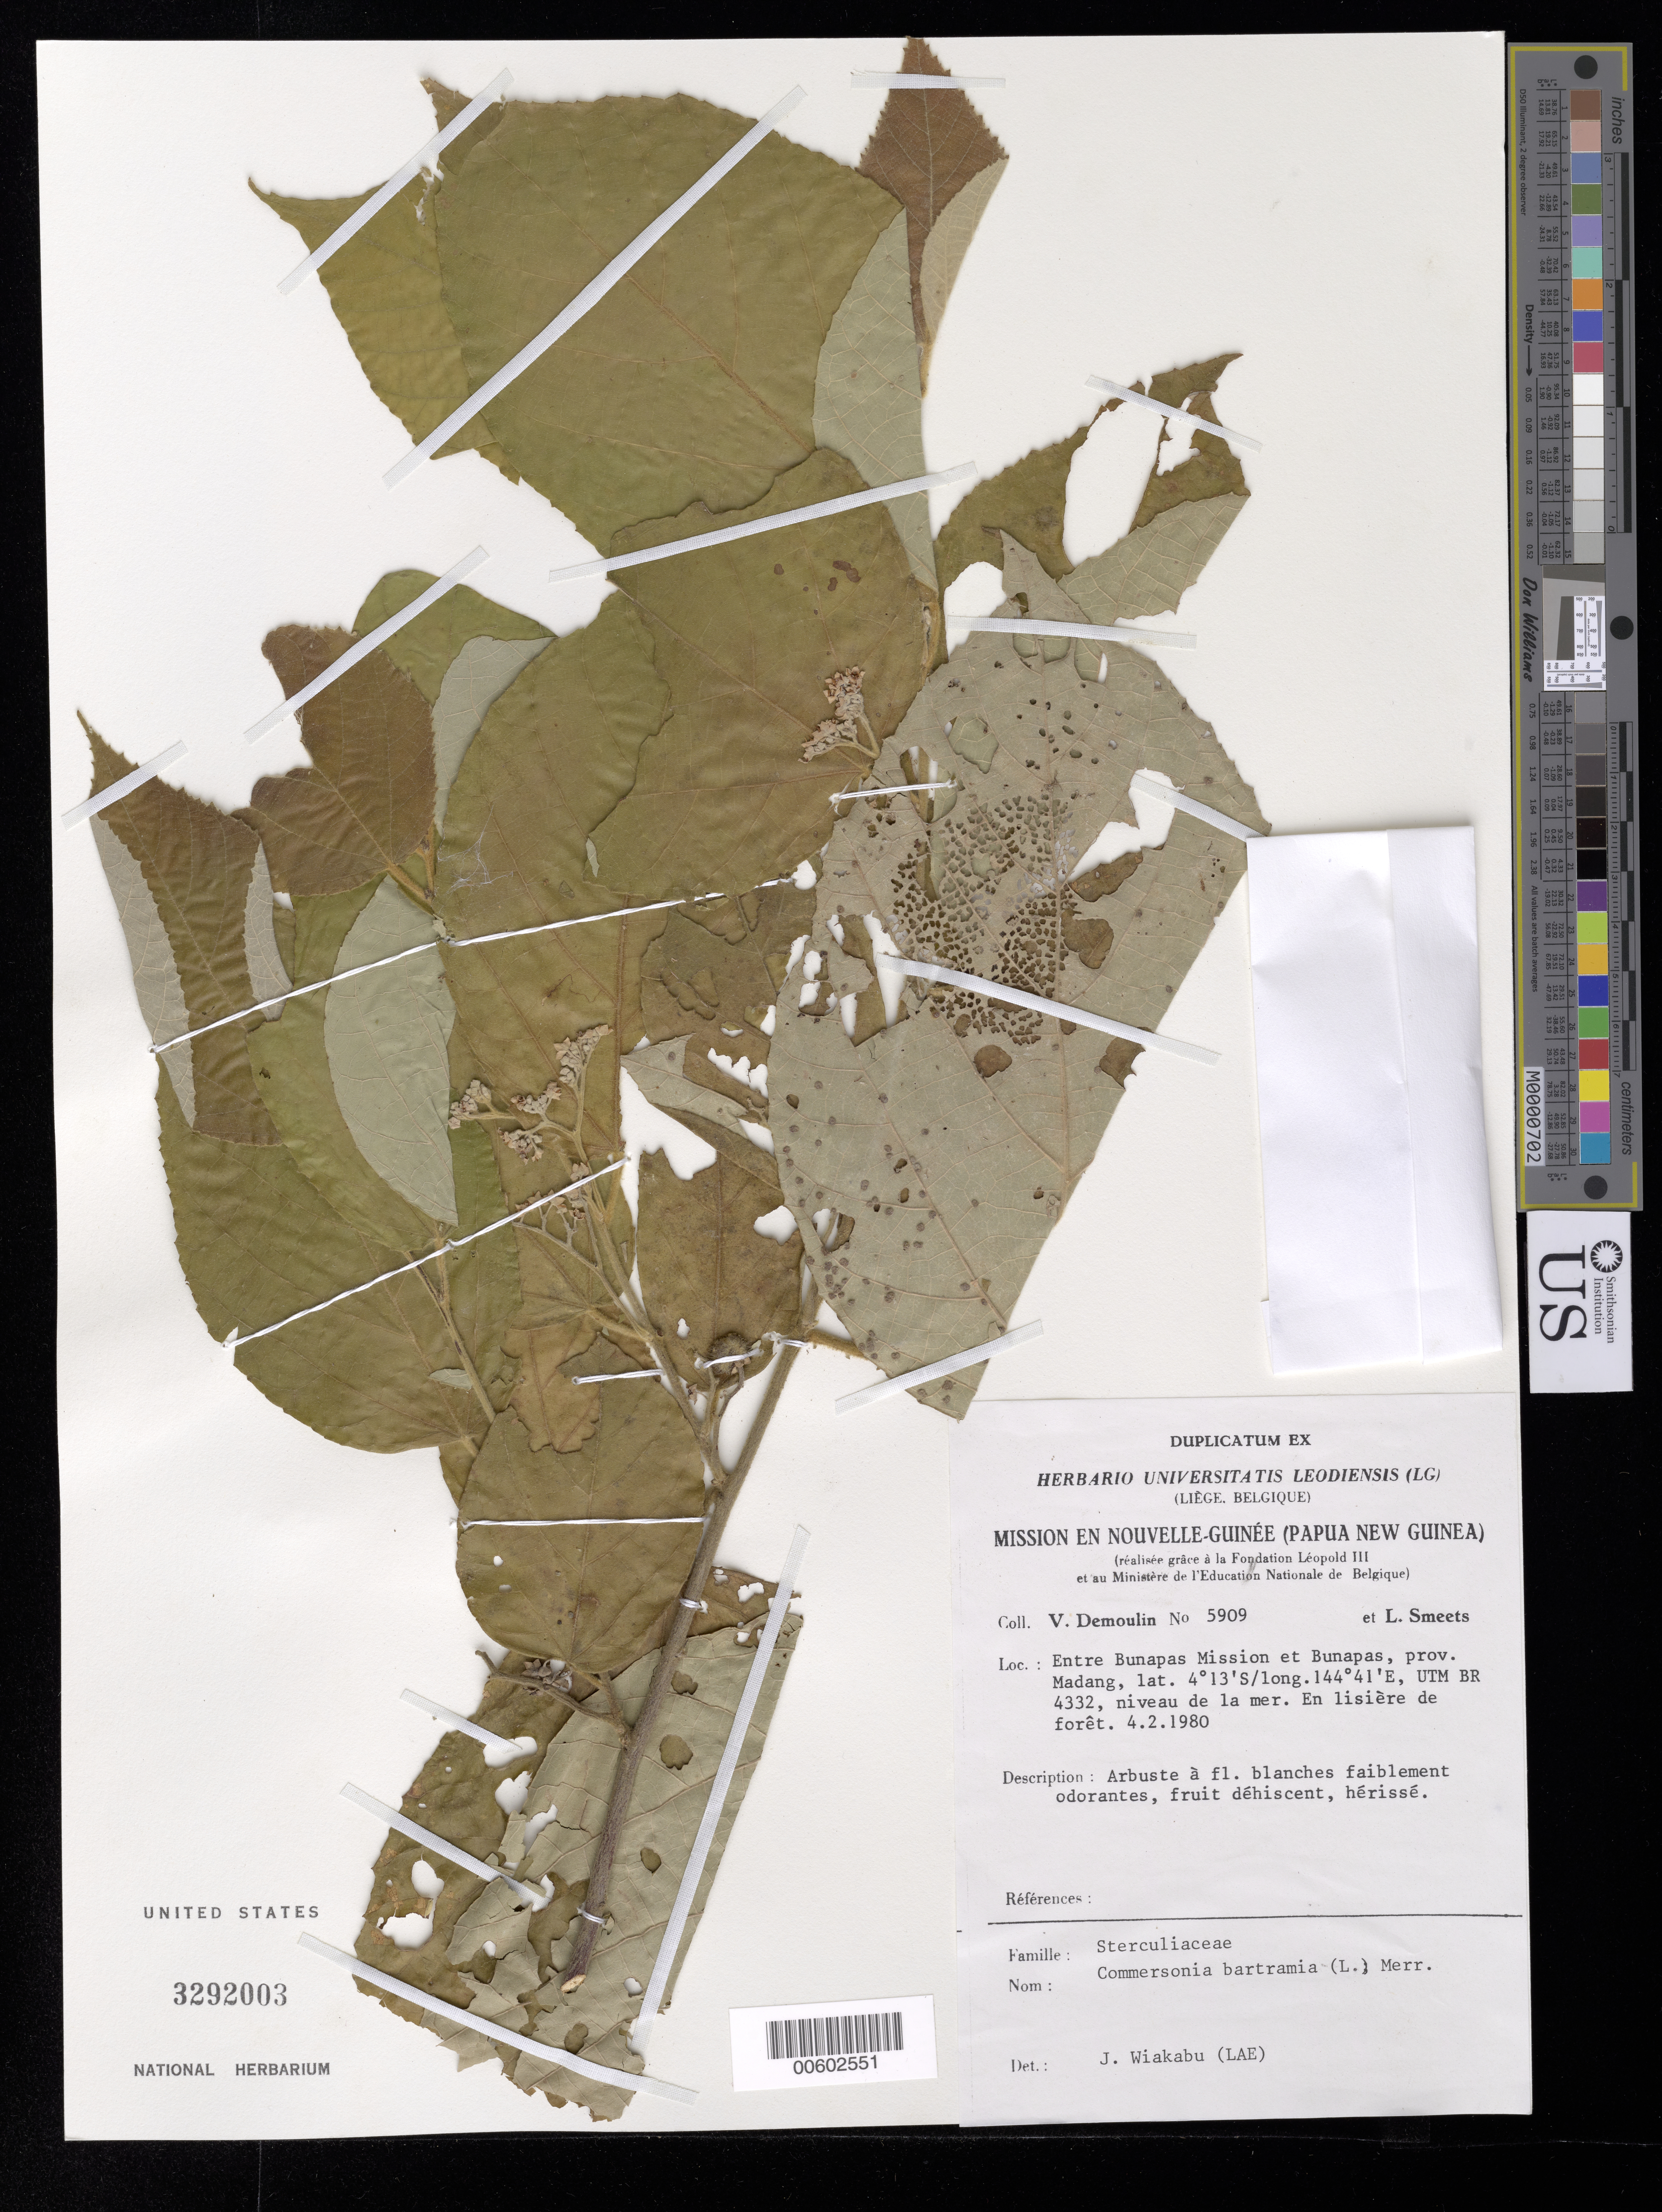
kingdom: Plantae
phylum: Tracheophyta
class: Magnoliopsida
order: Malvales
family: Malvaceae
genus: Commersonia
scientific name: Commersonia bartramia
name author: (L.) Merr.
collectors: V. Demoulin & L. Smeets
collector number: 5909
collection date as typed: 04 002 1980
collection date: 1980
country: Papua New Guinea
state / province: Madang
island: New Guinea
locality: Entre Bunapas Mission et Bunapas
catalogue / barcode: US 3292003